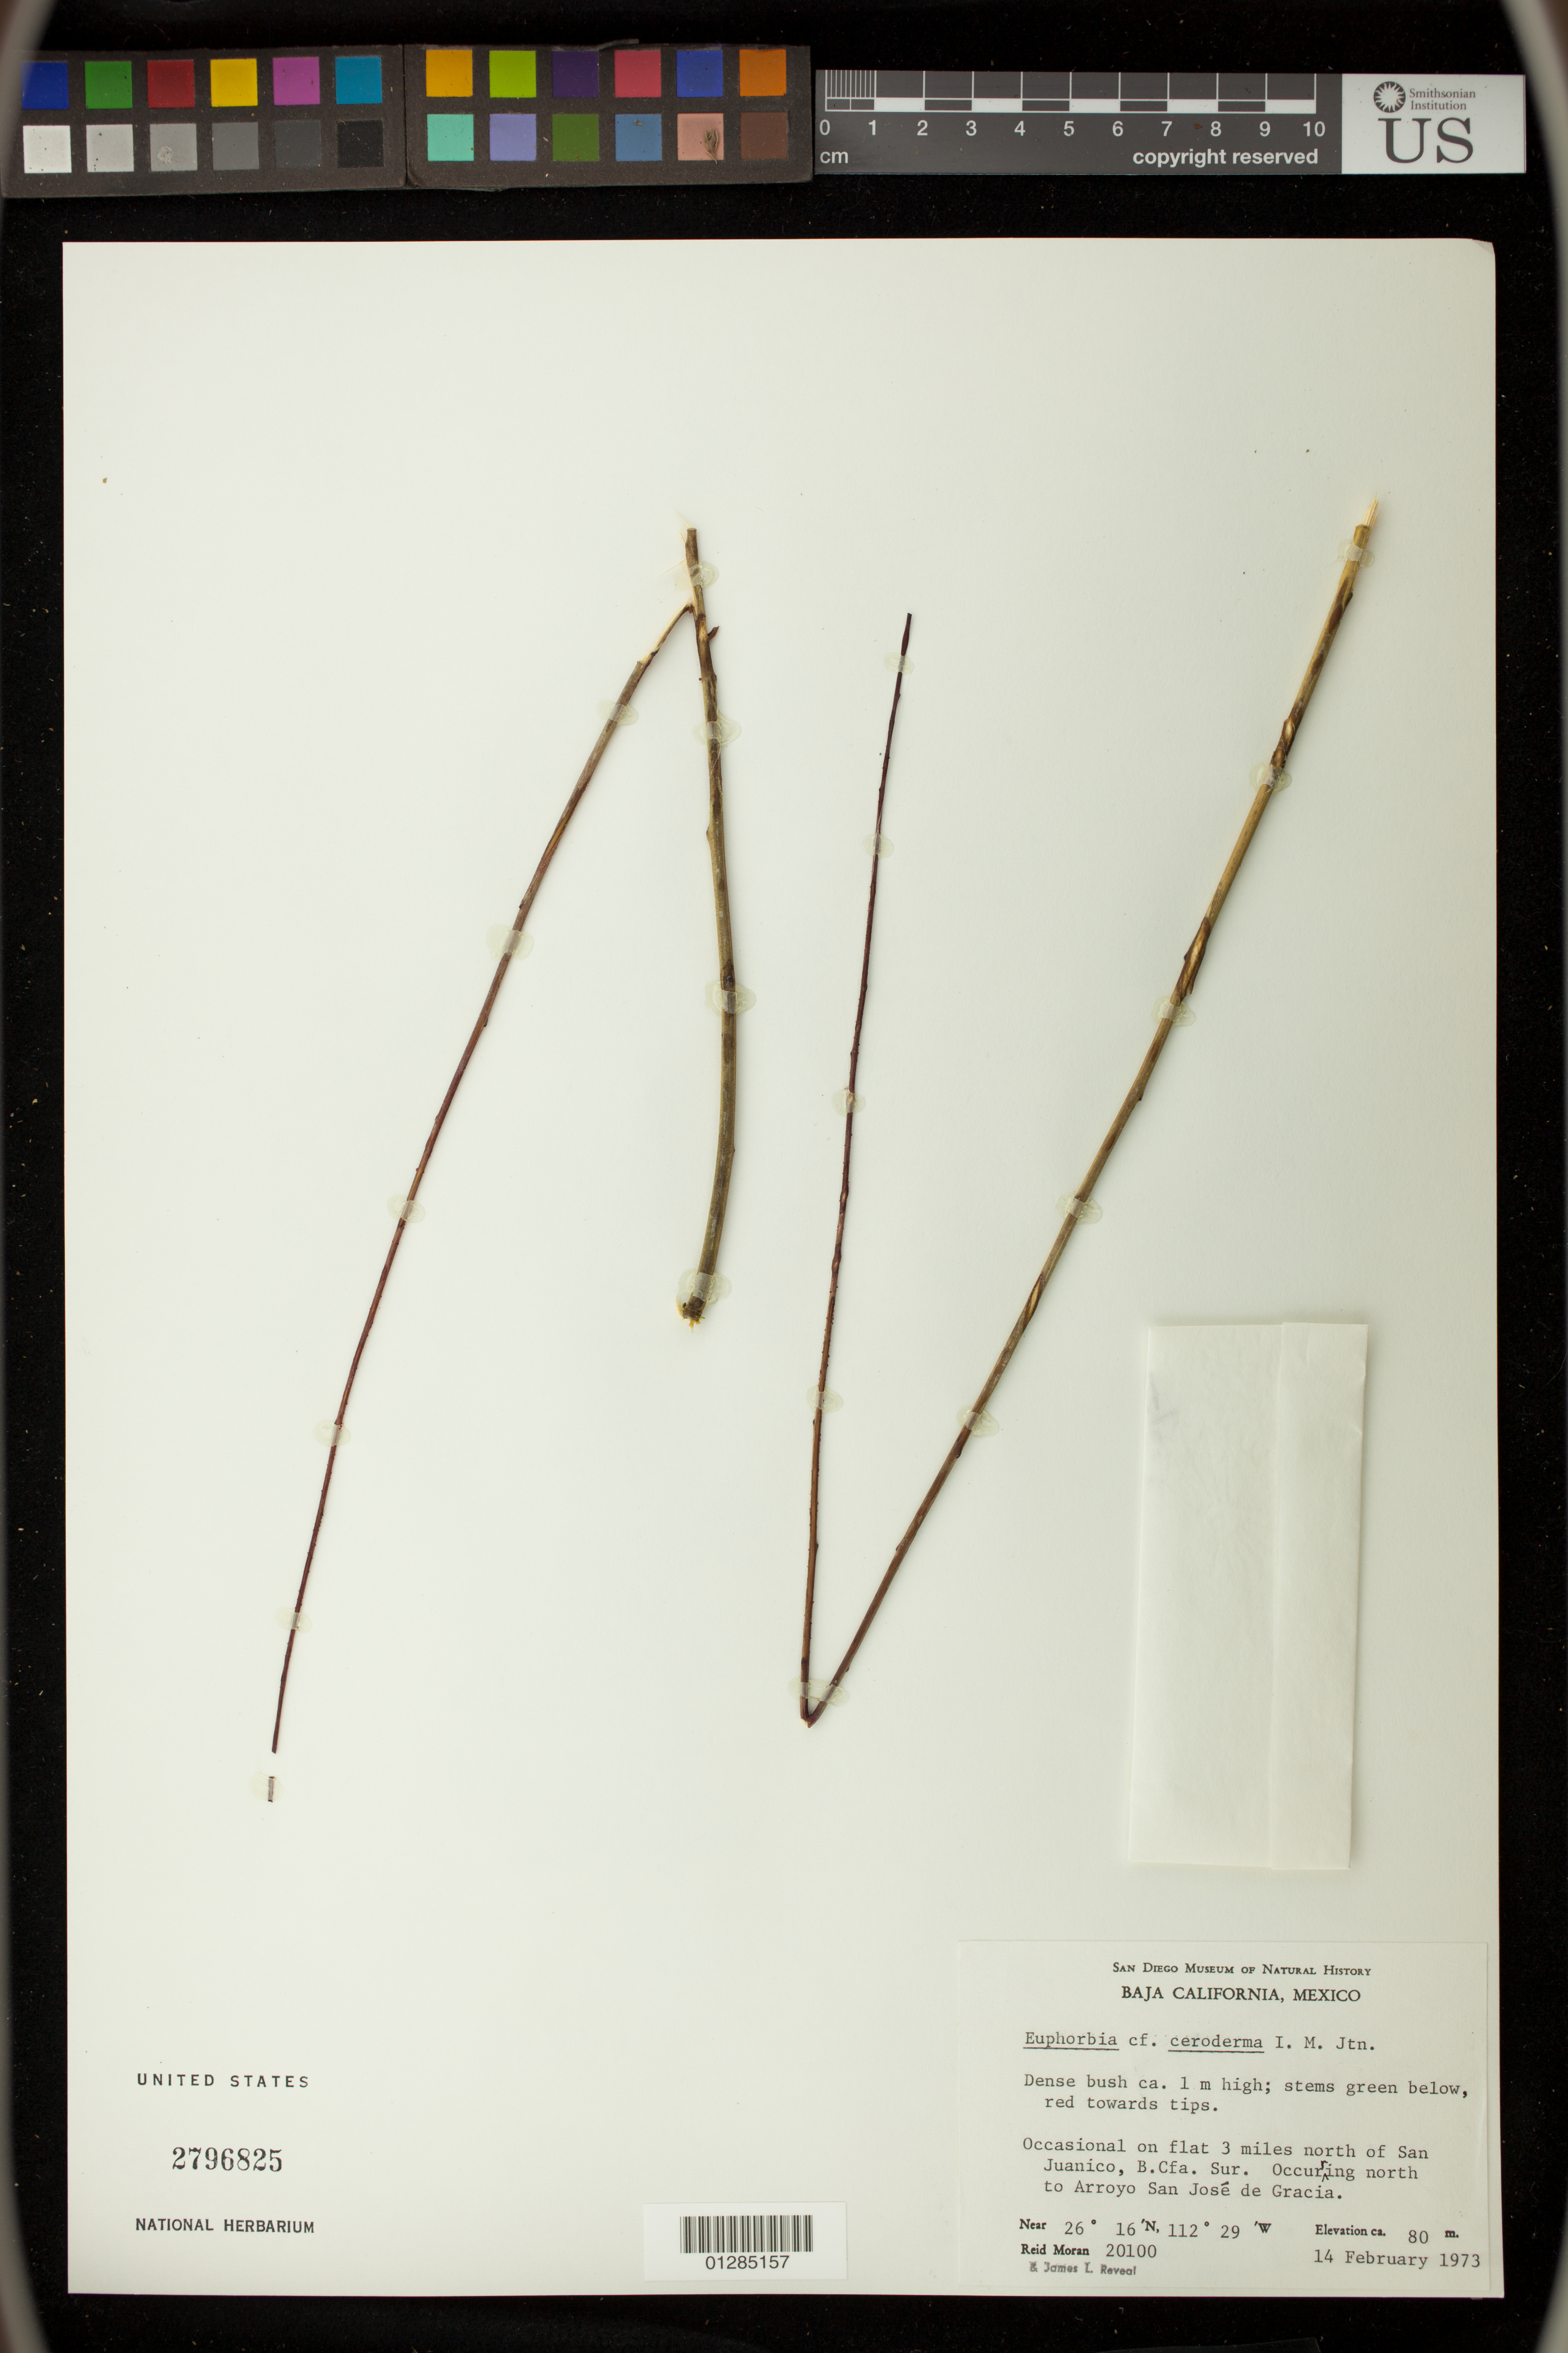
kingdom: Plantae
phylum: Tracheophyta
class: Magnoliopsida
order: Malpighiales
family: Euphorbiaceae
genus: Euphorbia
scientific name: Euphorbia ceroderma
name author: I.M. Johnst.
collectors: R. V. Moran & J. L. Reveal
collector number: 20100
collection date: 1973-02-14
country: Mexico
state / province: Baja California Sur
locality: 3 miles north of San Juanico. Occurring north to Arroyo San Jose de Gracia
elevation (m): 80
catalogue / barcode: US 2796825